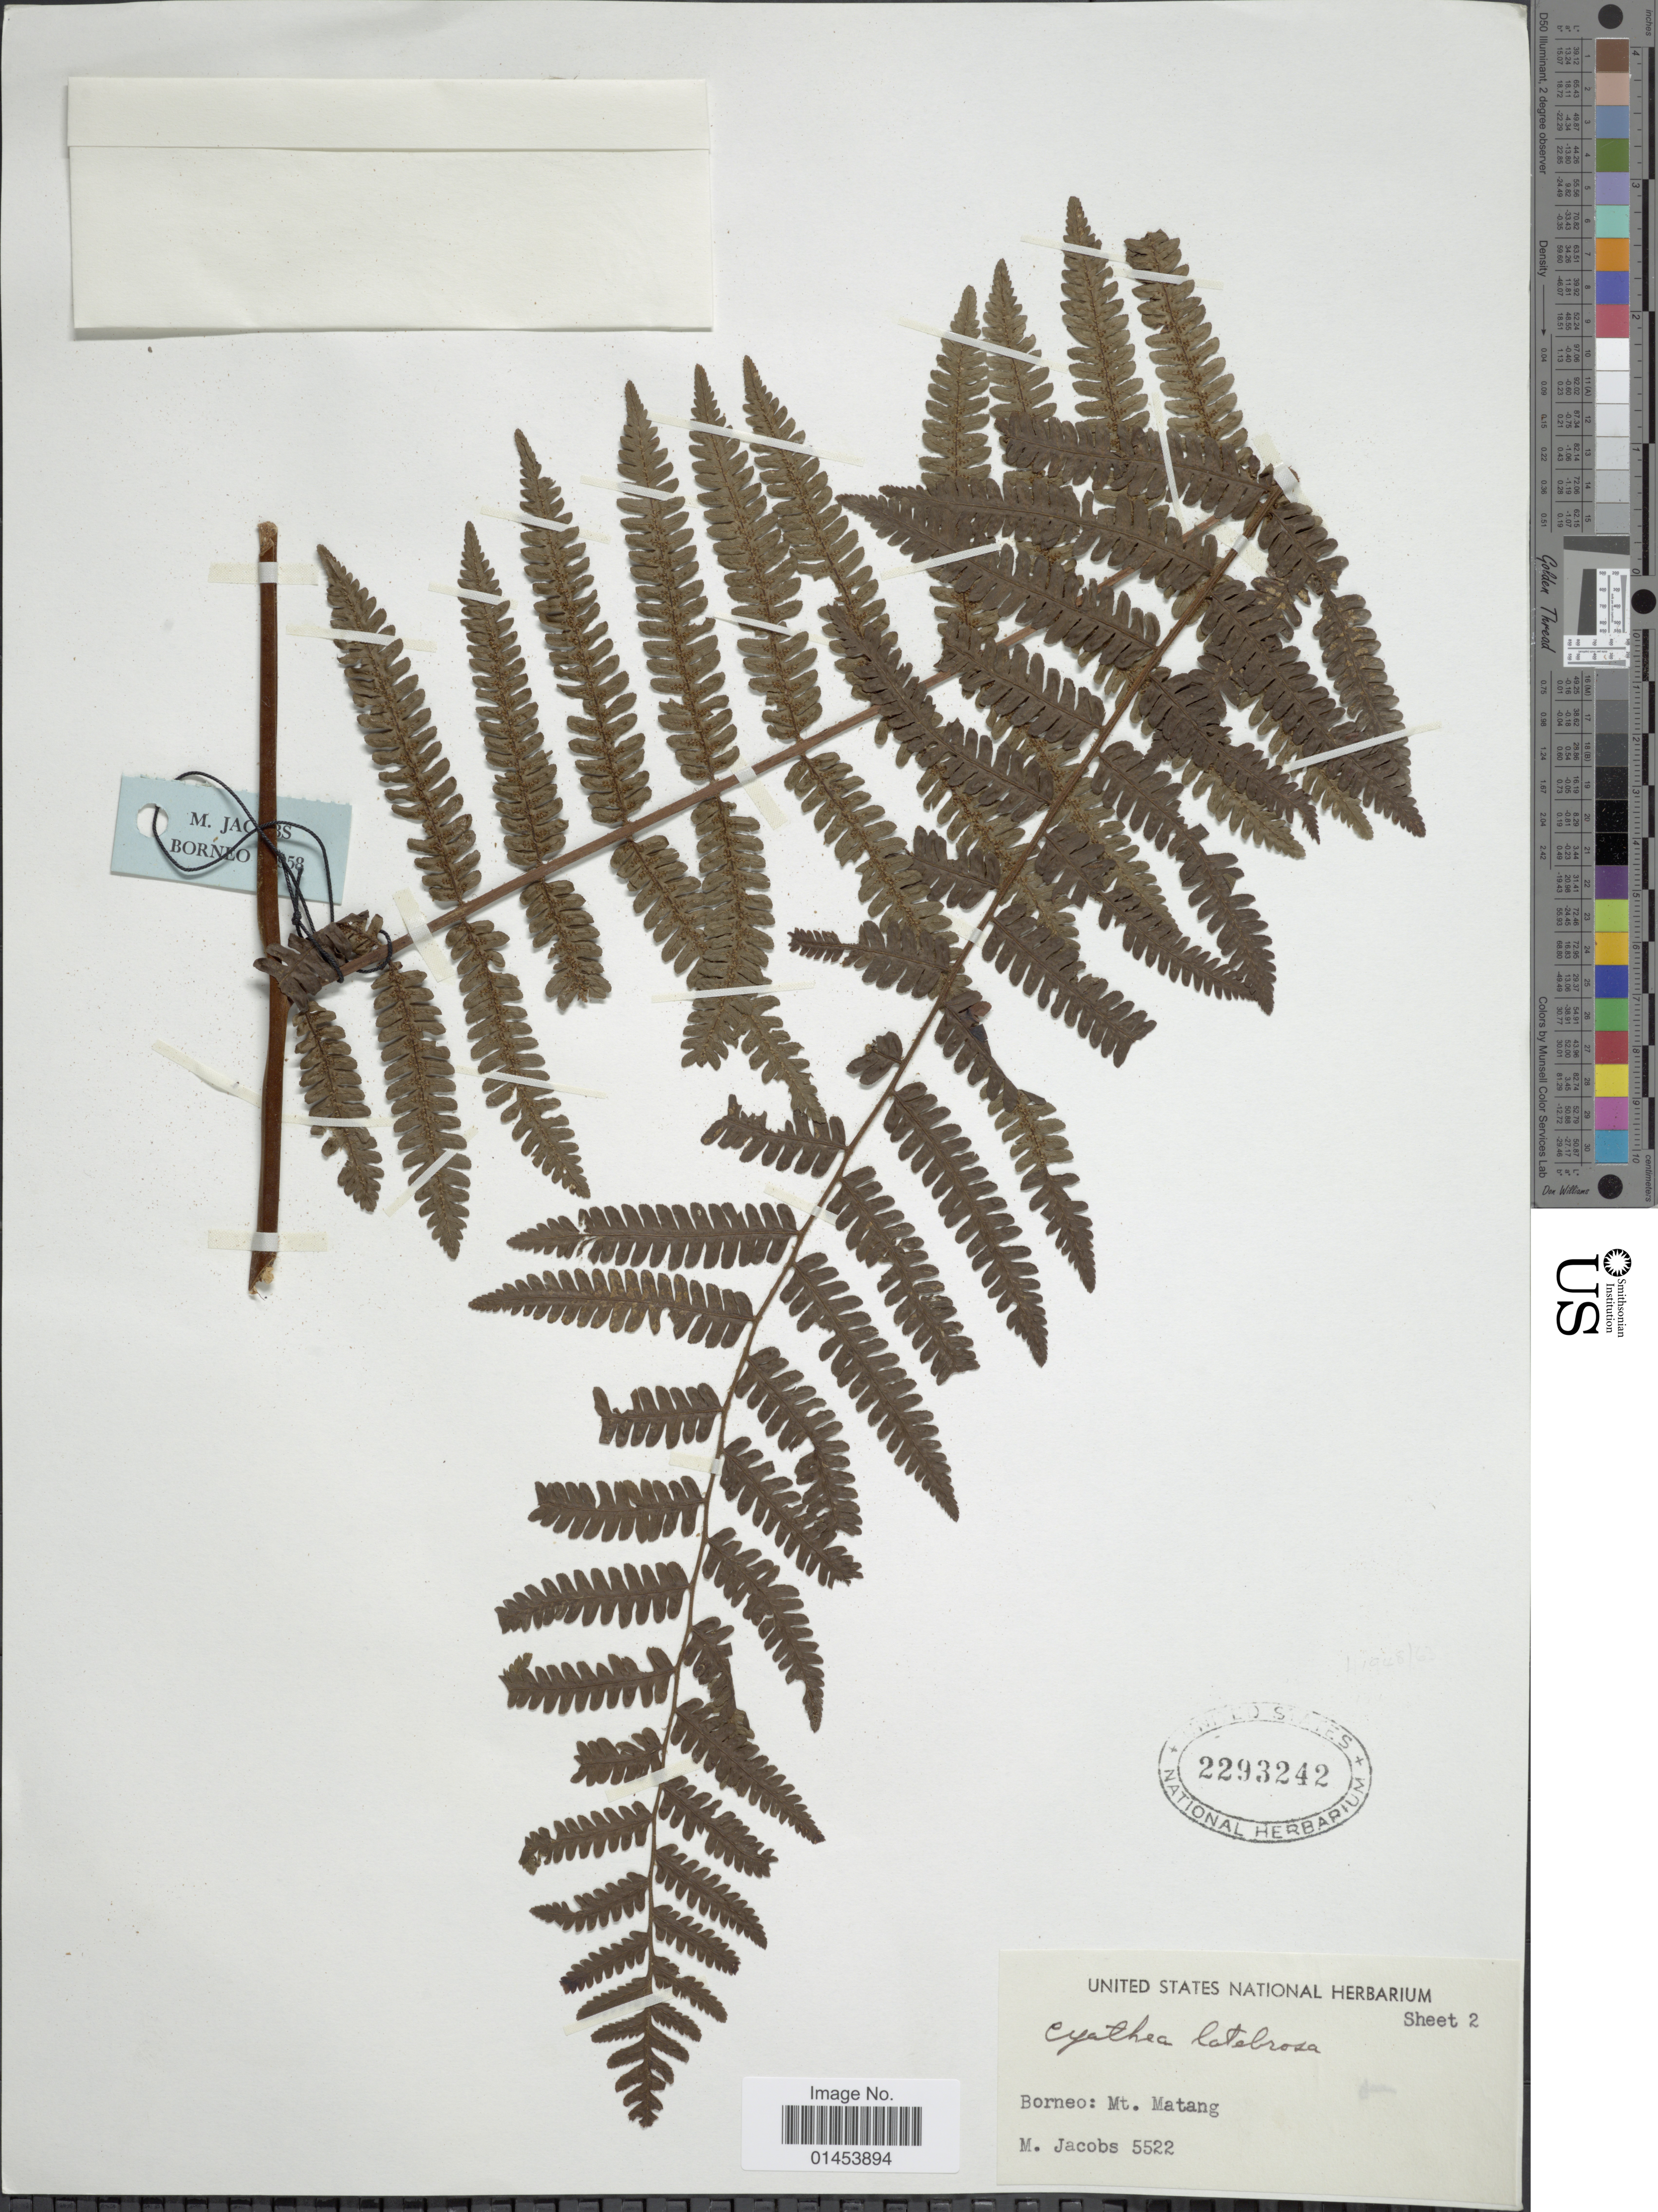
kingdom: Plantae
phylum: Tracheophyta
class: Polypodiopsida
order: Cyatheales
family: Cyatheaceae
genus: Cyathea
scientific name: Cyathea latebrosa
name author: (Wall. ex Hook.) Copel.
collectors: M. Jacobs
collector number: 5522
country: Malaysia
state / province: Sarawak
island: Borneo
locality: Borneo: Mt. Matang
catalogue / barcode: US 2293242